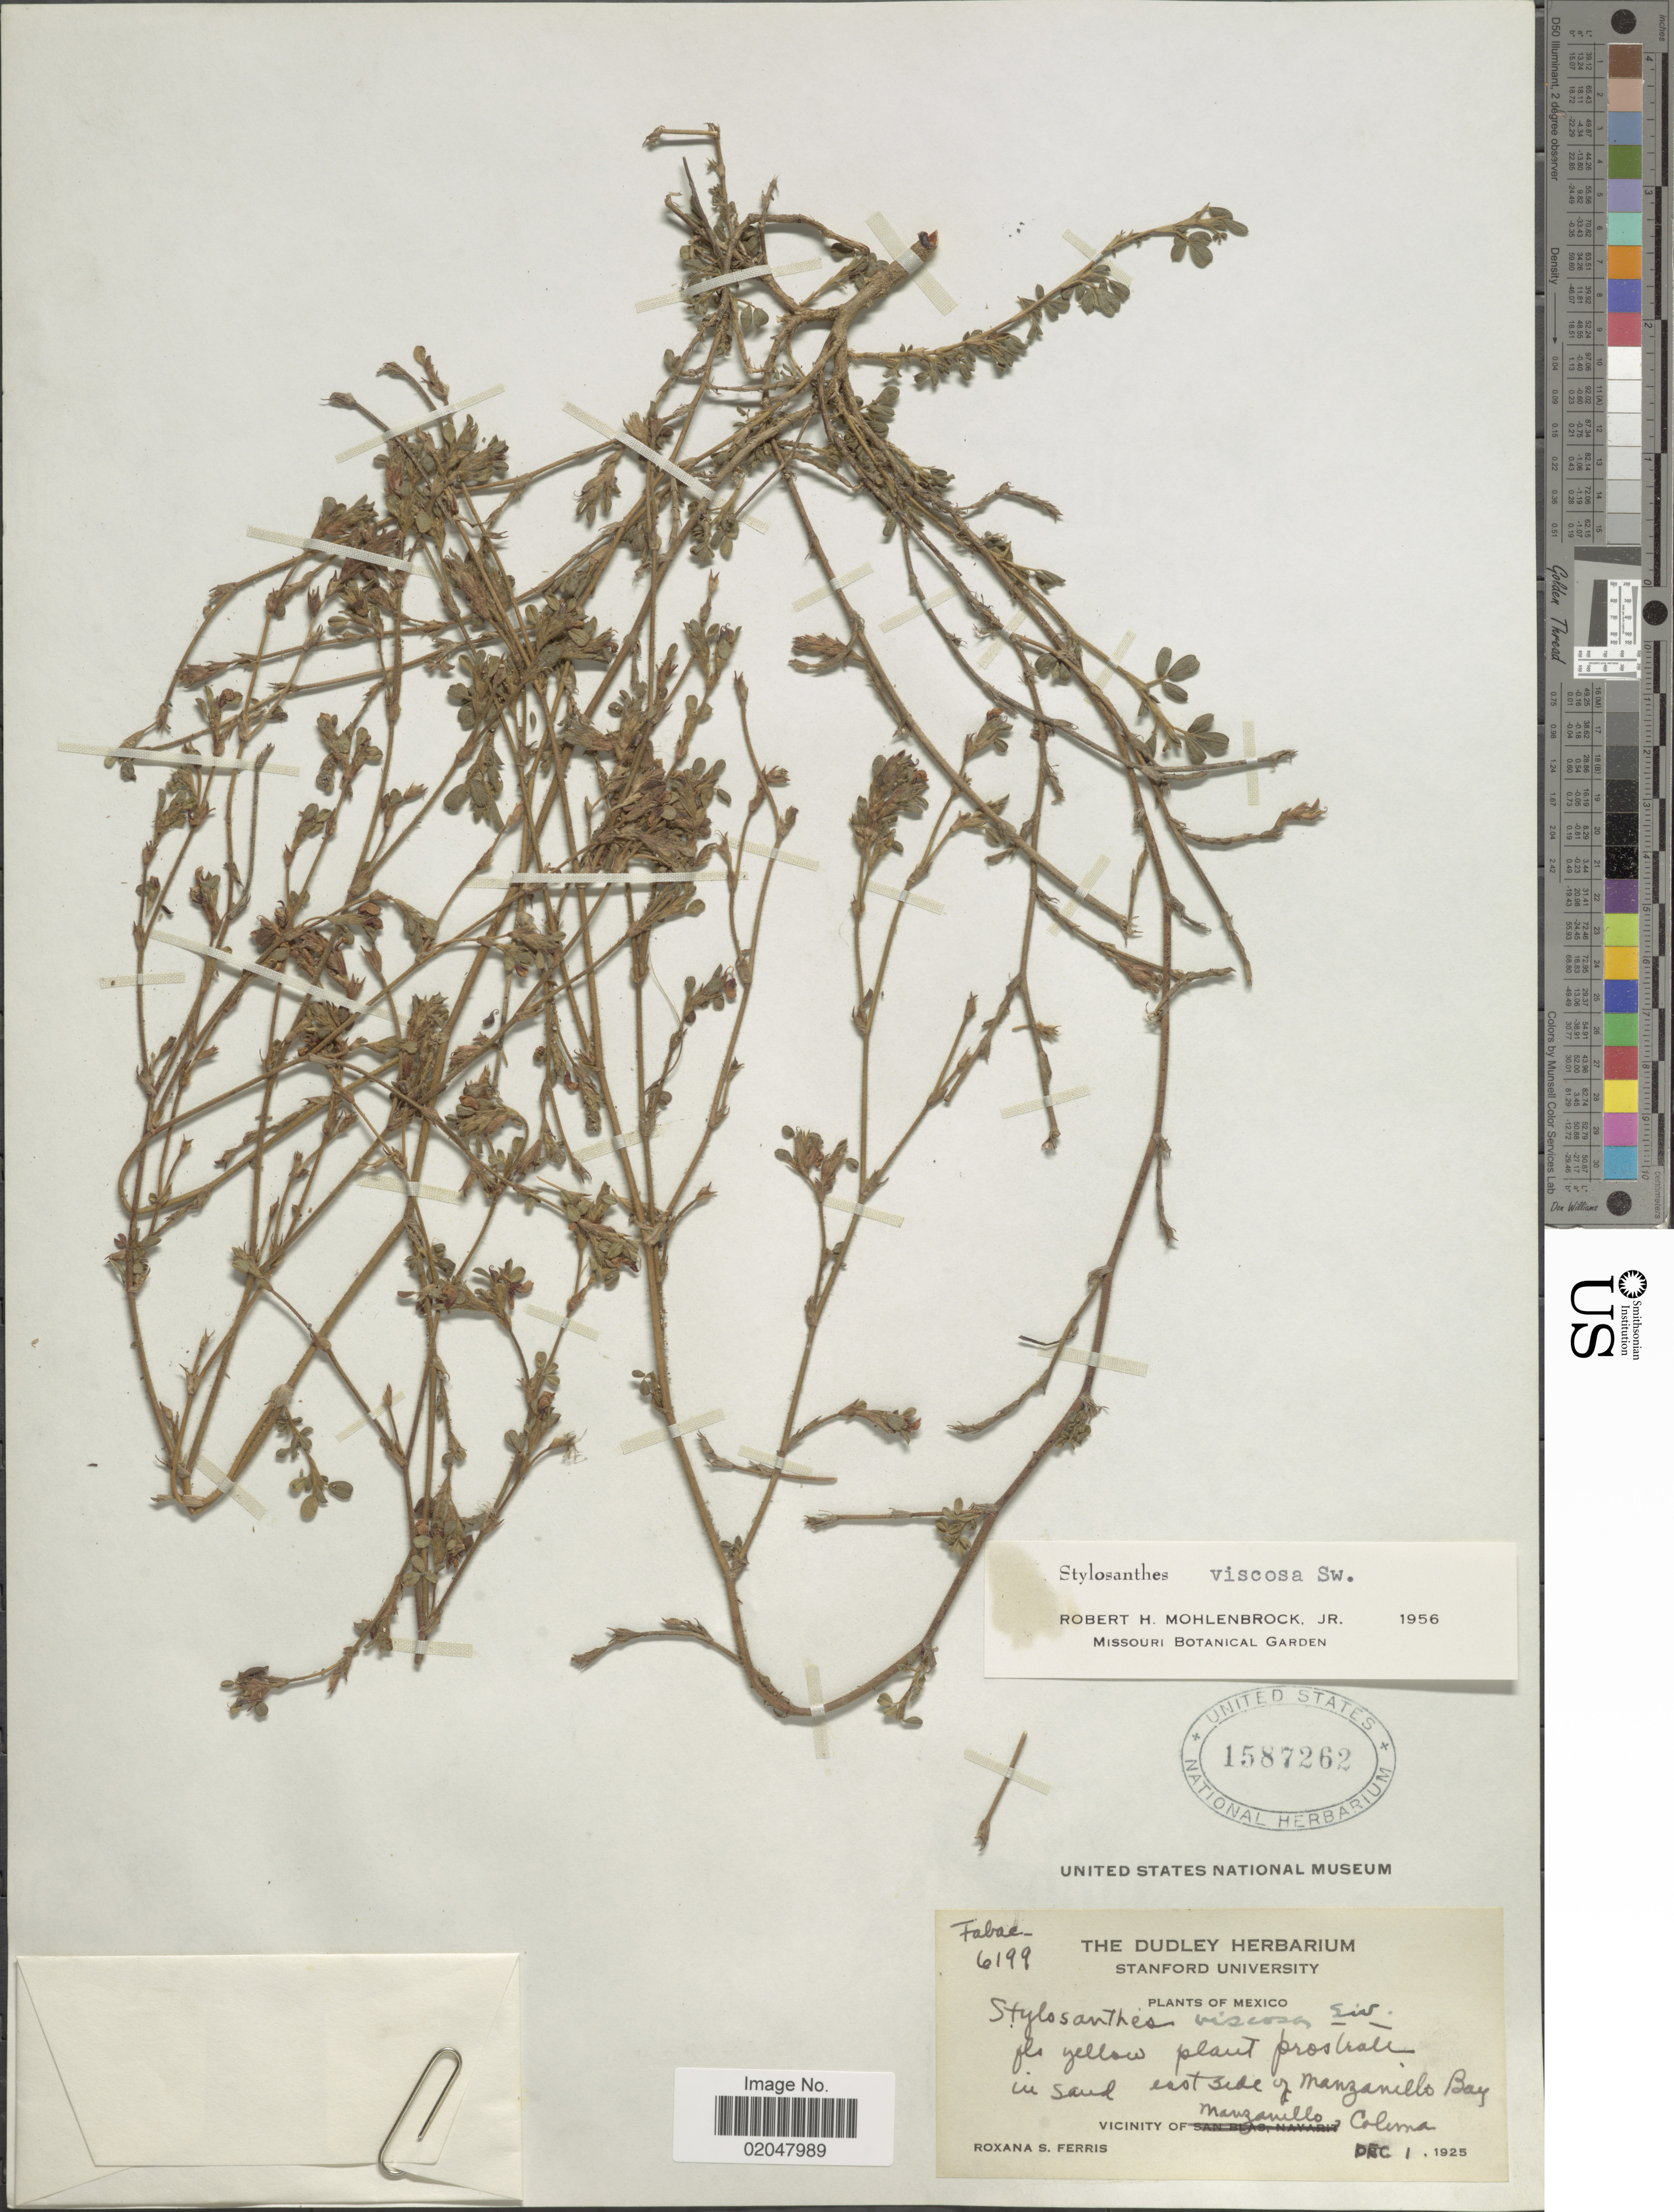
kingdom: Plantae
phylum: Tracheophyta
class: Magnoliopsida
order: Fabales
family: Fabaceae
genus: Stylosanthes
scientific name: Stylosanthes viscosa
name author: Sw.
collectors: R. S. Ferris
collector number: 6199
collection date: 1925-12-01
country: Mexico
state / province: Colima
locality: East side of Manzanillo Bay Manzanillo Colima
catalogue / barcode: US 1587262